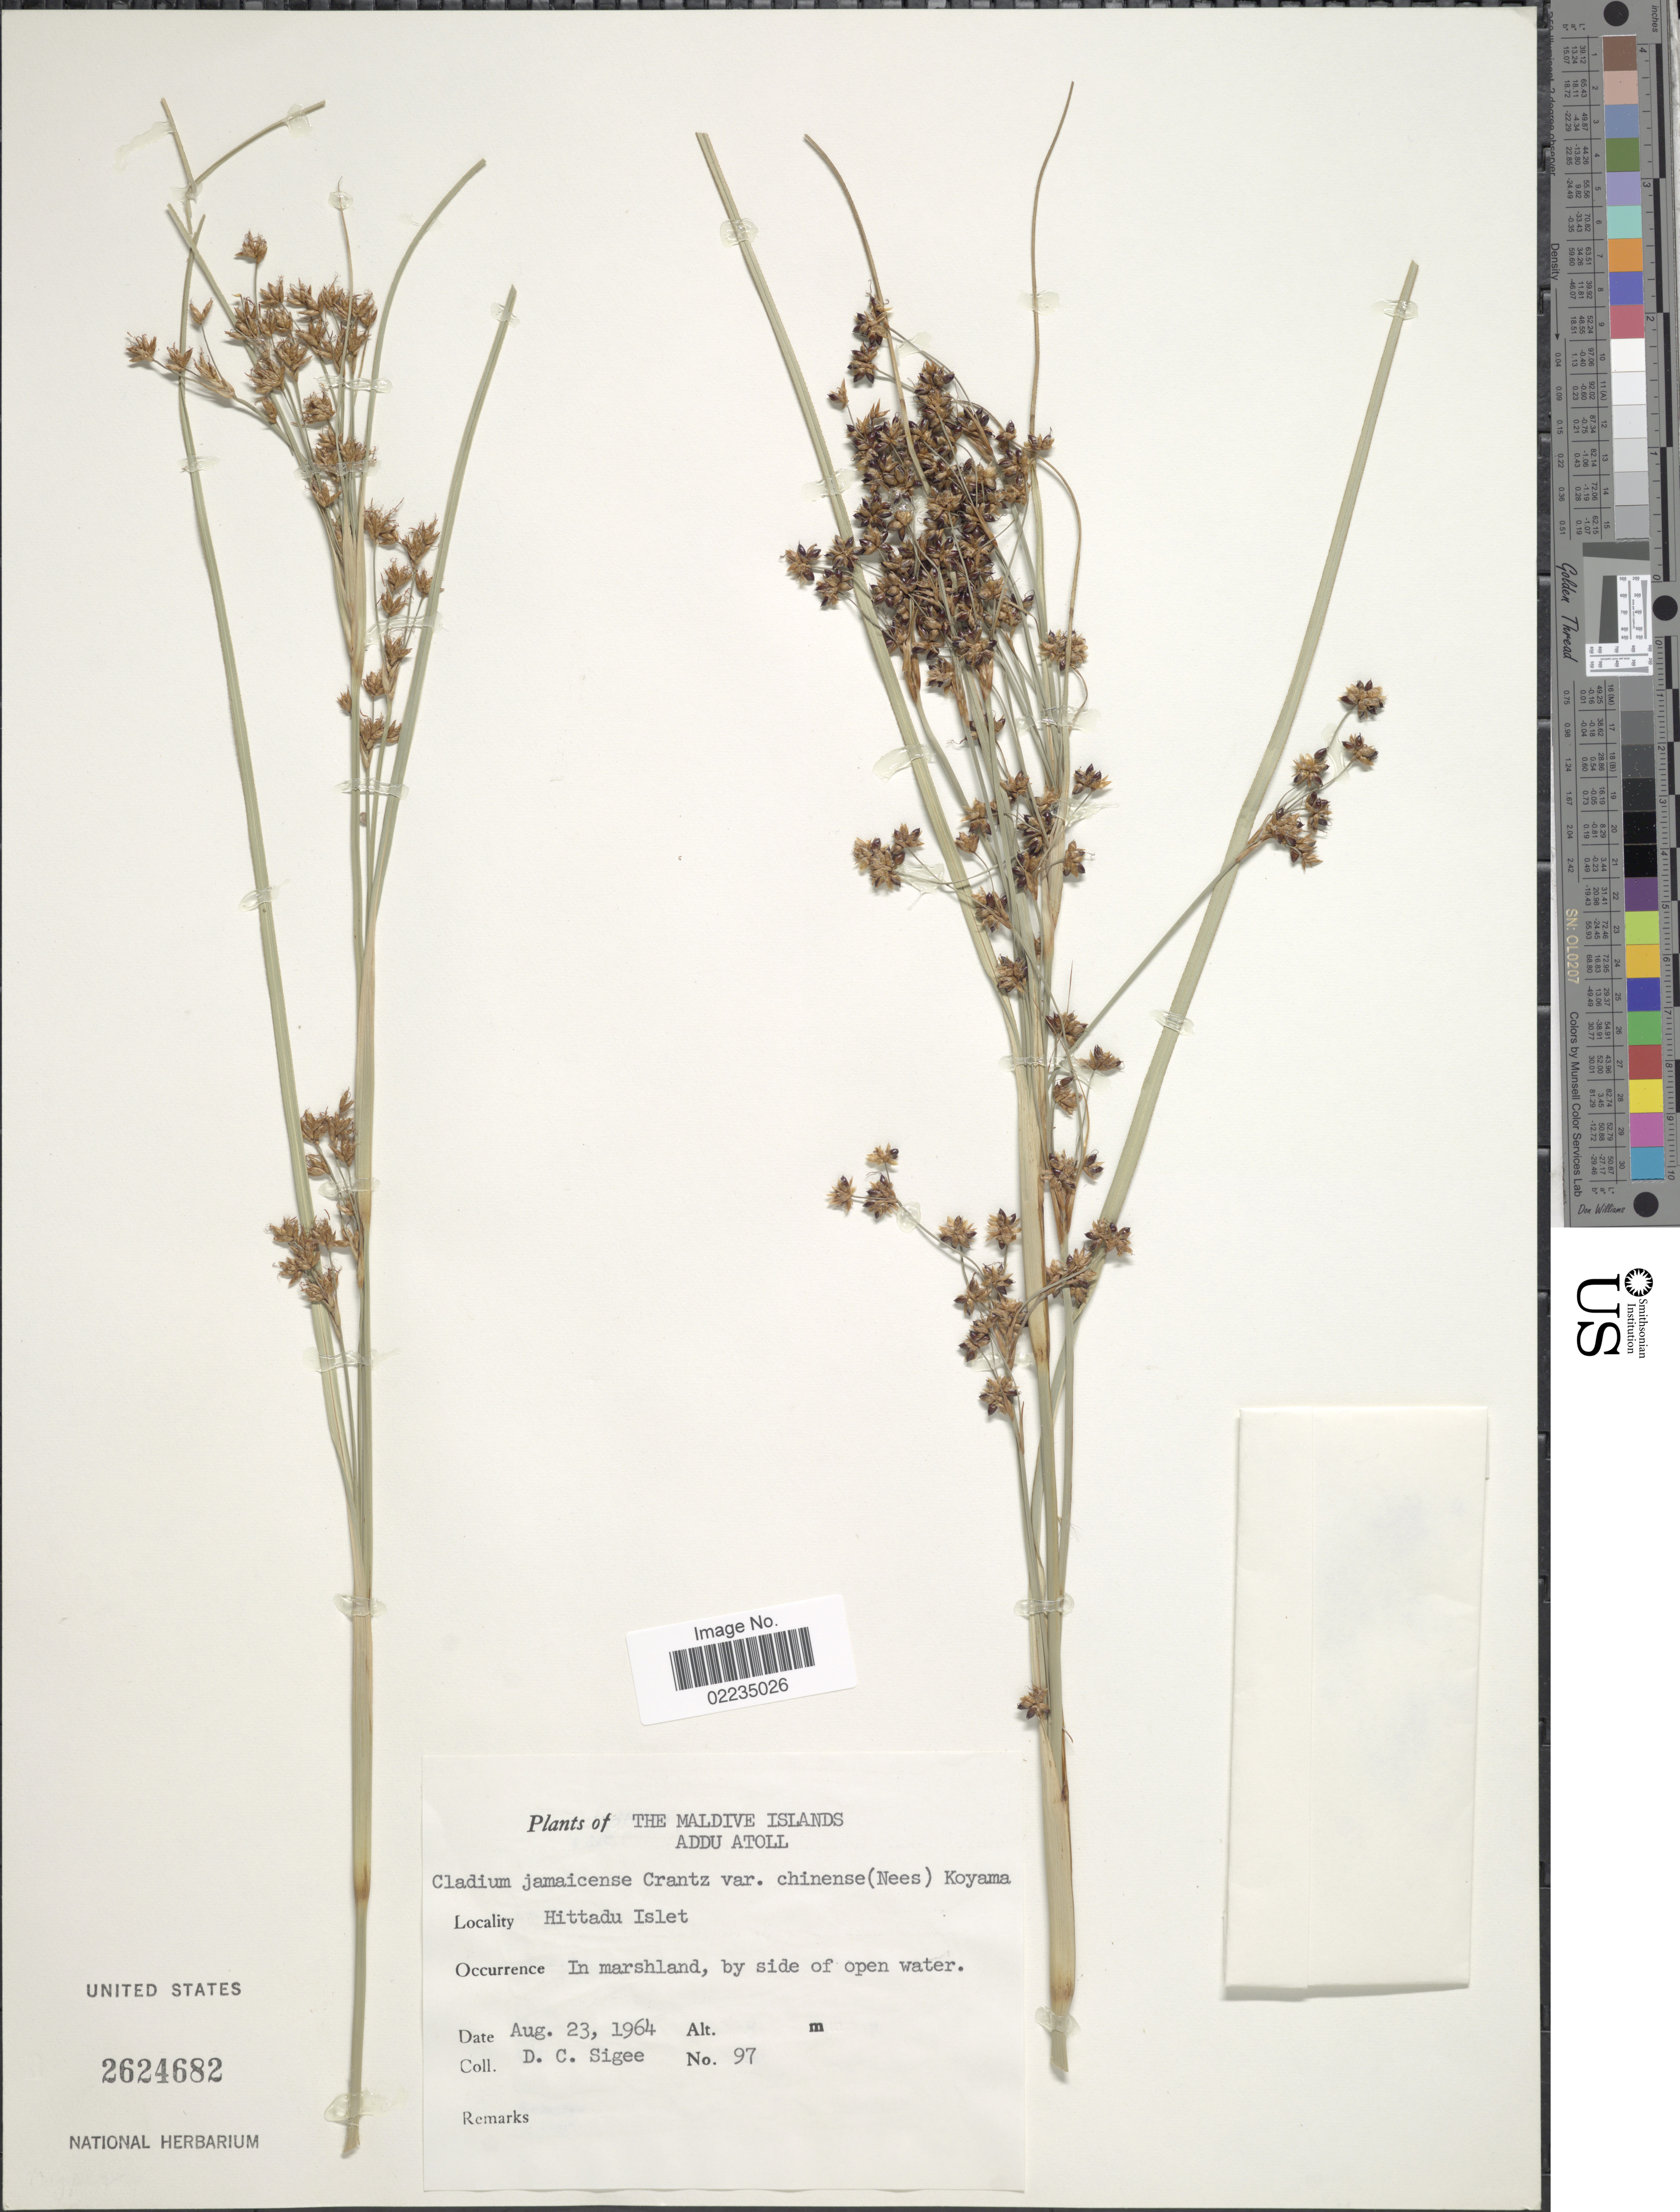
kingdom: Plantae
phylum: Tracheophyta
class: Liliopsida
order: Poales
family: Cyperaceae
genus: Cladium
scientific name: Cladium jamaicense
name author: Crantz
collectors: D. C. Sigee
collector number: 97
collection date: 1964-08-23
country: Maldive Islands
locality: The Maldive Islands, Addu Atoll, Hittadu Islet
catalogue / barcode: US 2624682